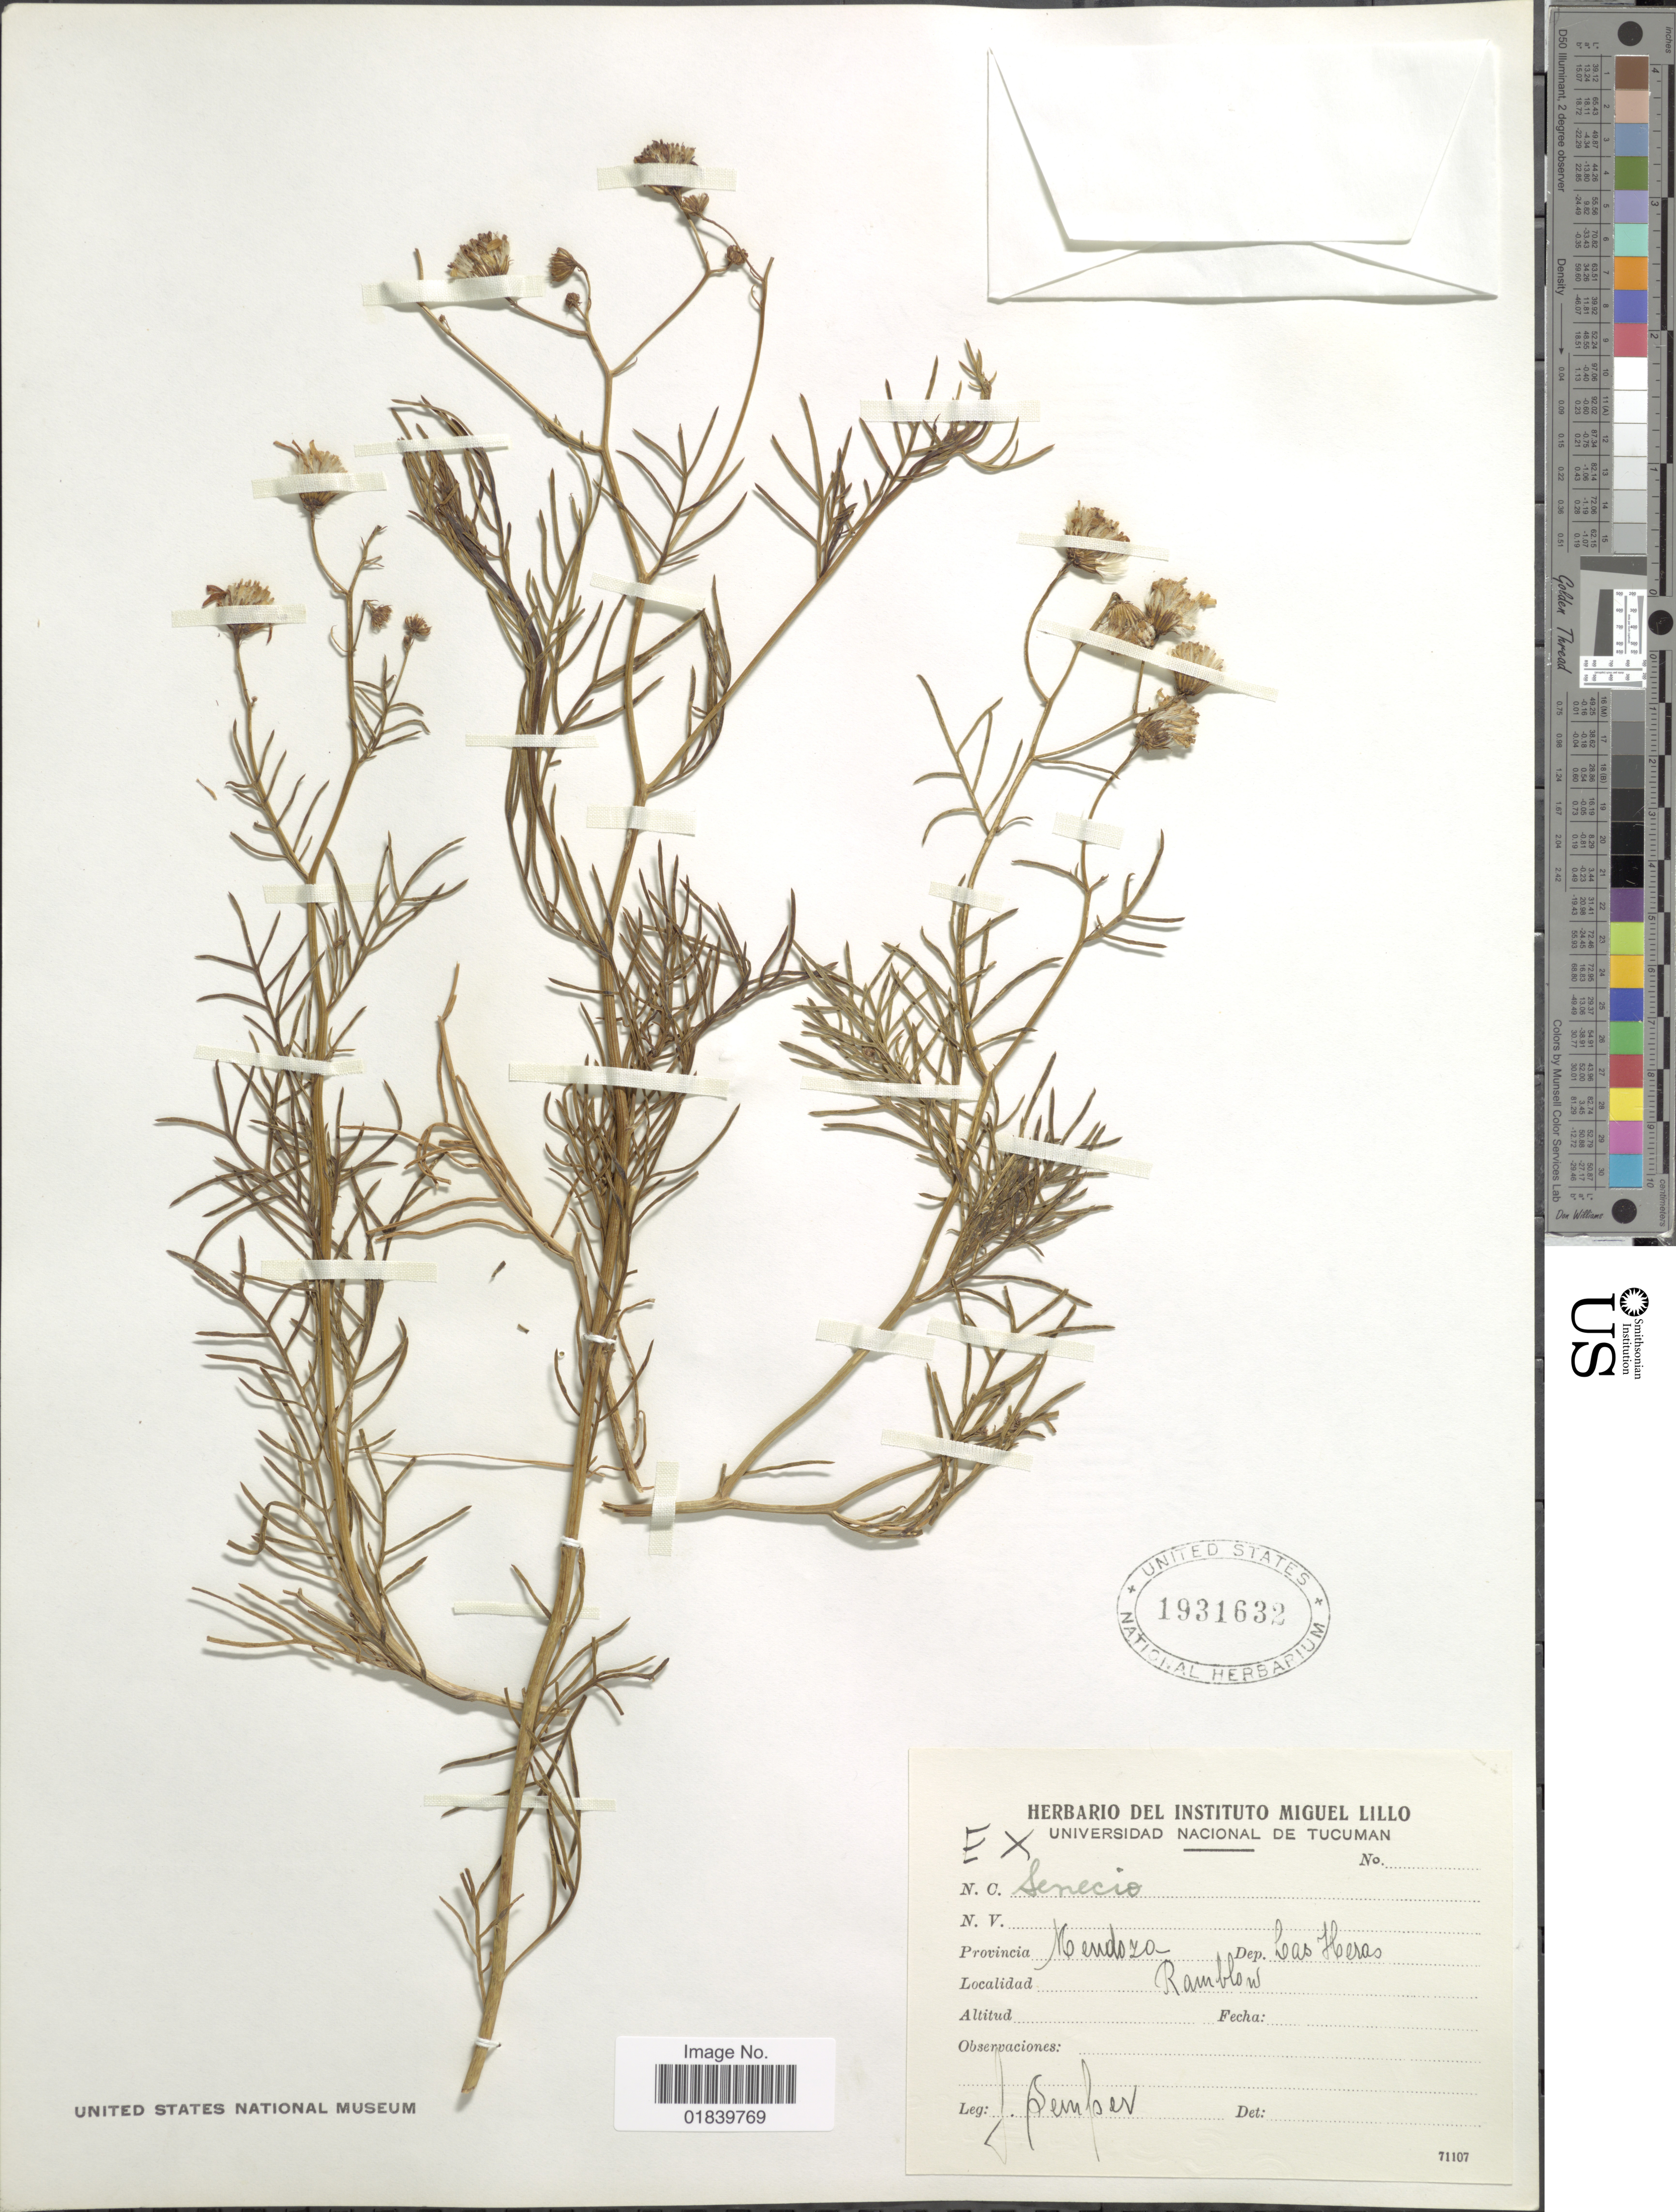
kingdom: Plantae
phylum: Tracheophyta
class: Magnoliopsida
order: Asterales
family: Asteraceae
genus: Senecio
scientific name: Senecio sp.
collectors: J. Semper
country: Argentina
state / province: Mendoza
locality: Provincia Mendoza, Dep. Las Heras. Ramblon.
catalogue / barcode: US 1931632